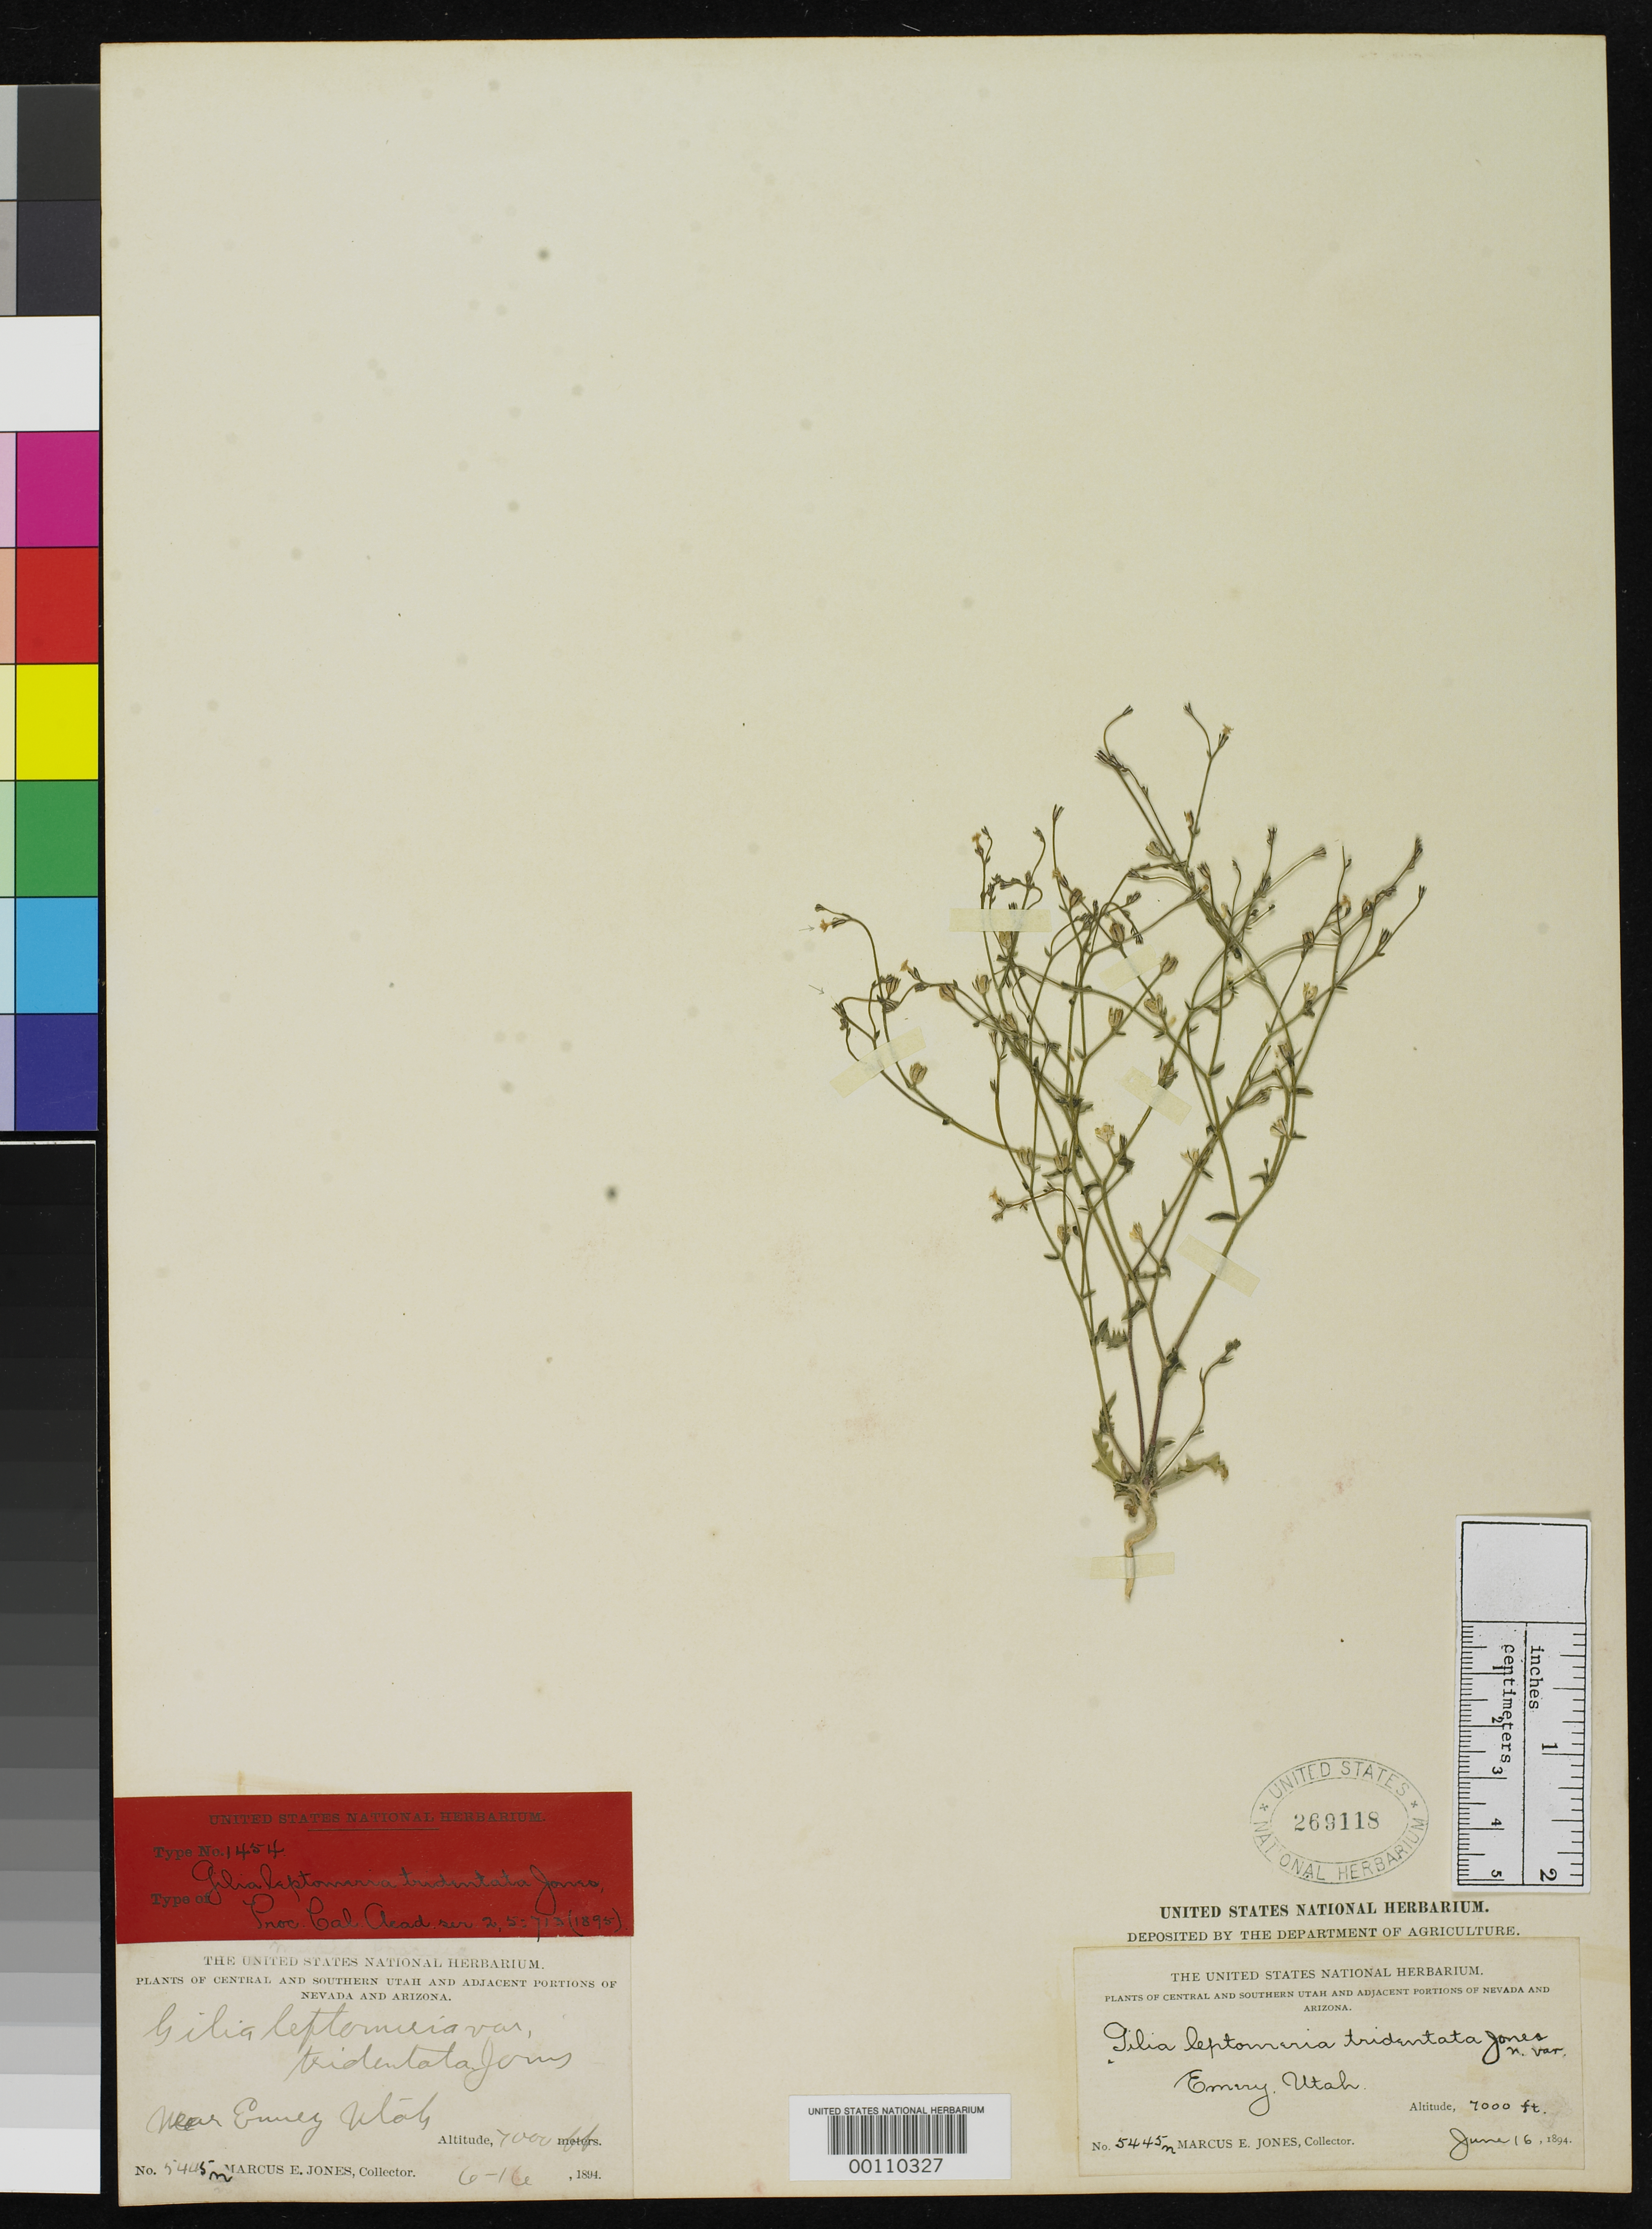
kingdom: Plantae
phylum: Tracheophyta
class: Magnoliopsida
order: Ericales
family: Polemoniaceae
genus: Gilia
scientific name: Gilia leptomeria var. tridentata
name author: M.E. Jones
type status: Isotype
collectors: M. E. Jones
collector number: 5445 N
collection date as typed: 16 Jun 1894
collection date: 1894-06-16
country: United States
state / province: Utah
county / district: Emery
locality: Near Emery.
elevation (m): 2134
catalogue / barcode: US 269118